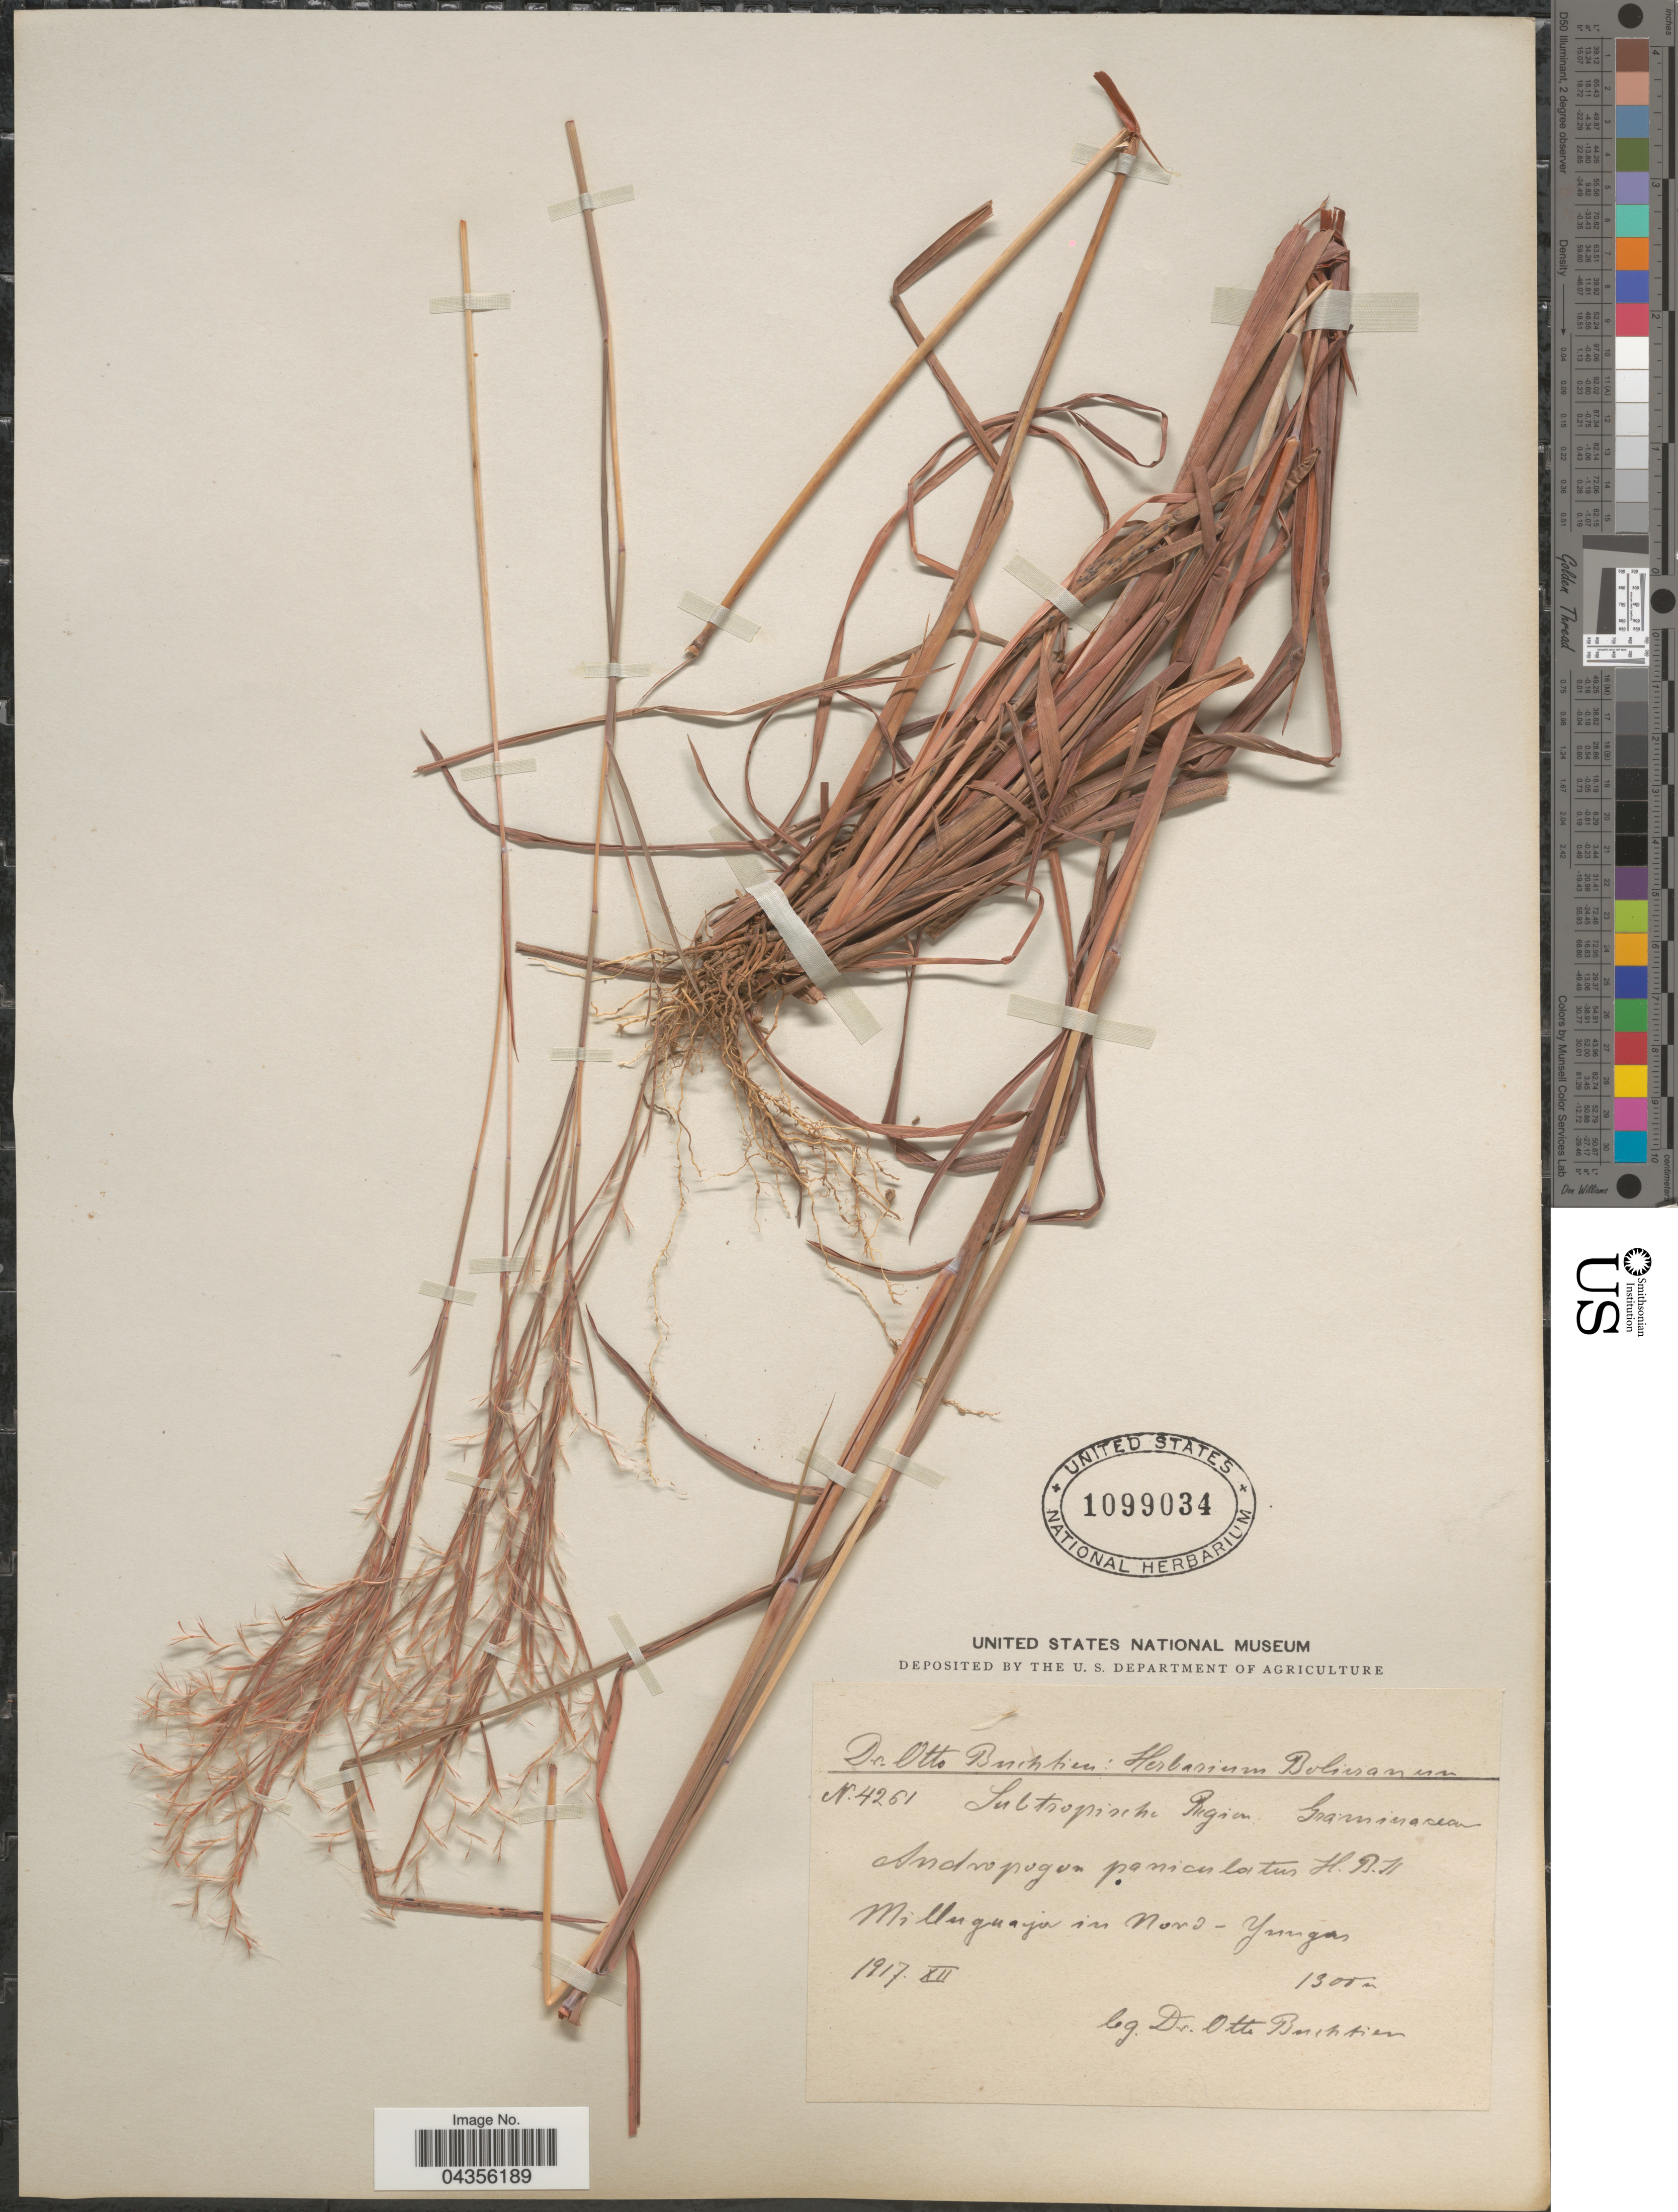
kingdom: Plantae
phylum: Tracheophyta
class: Liliopsida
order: Poales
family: Poaceae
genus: Schizachyrium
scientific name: Schizachyrium condensatum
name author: (Kunth) Nees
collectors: O. Buchtien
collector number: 4261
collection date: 1917-12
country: Bolivia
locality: Subtropische Region. Milluguaja in Nord-Yungas.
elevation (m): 1300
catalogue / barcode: US 1099034